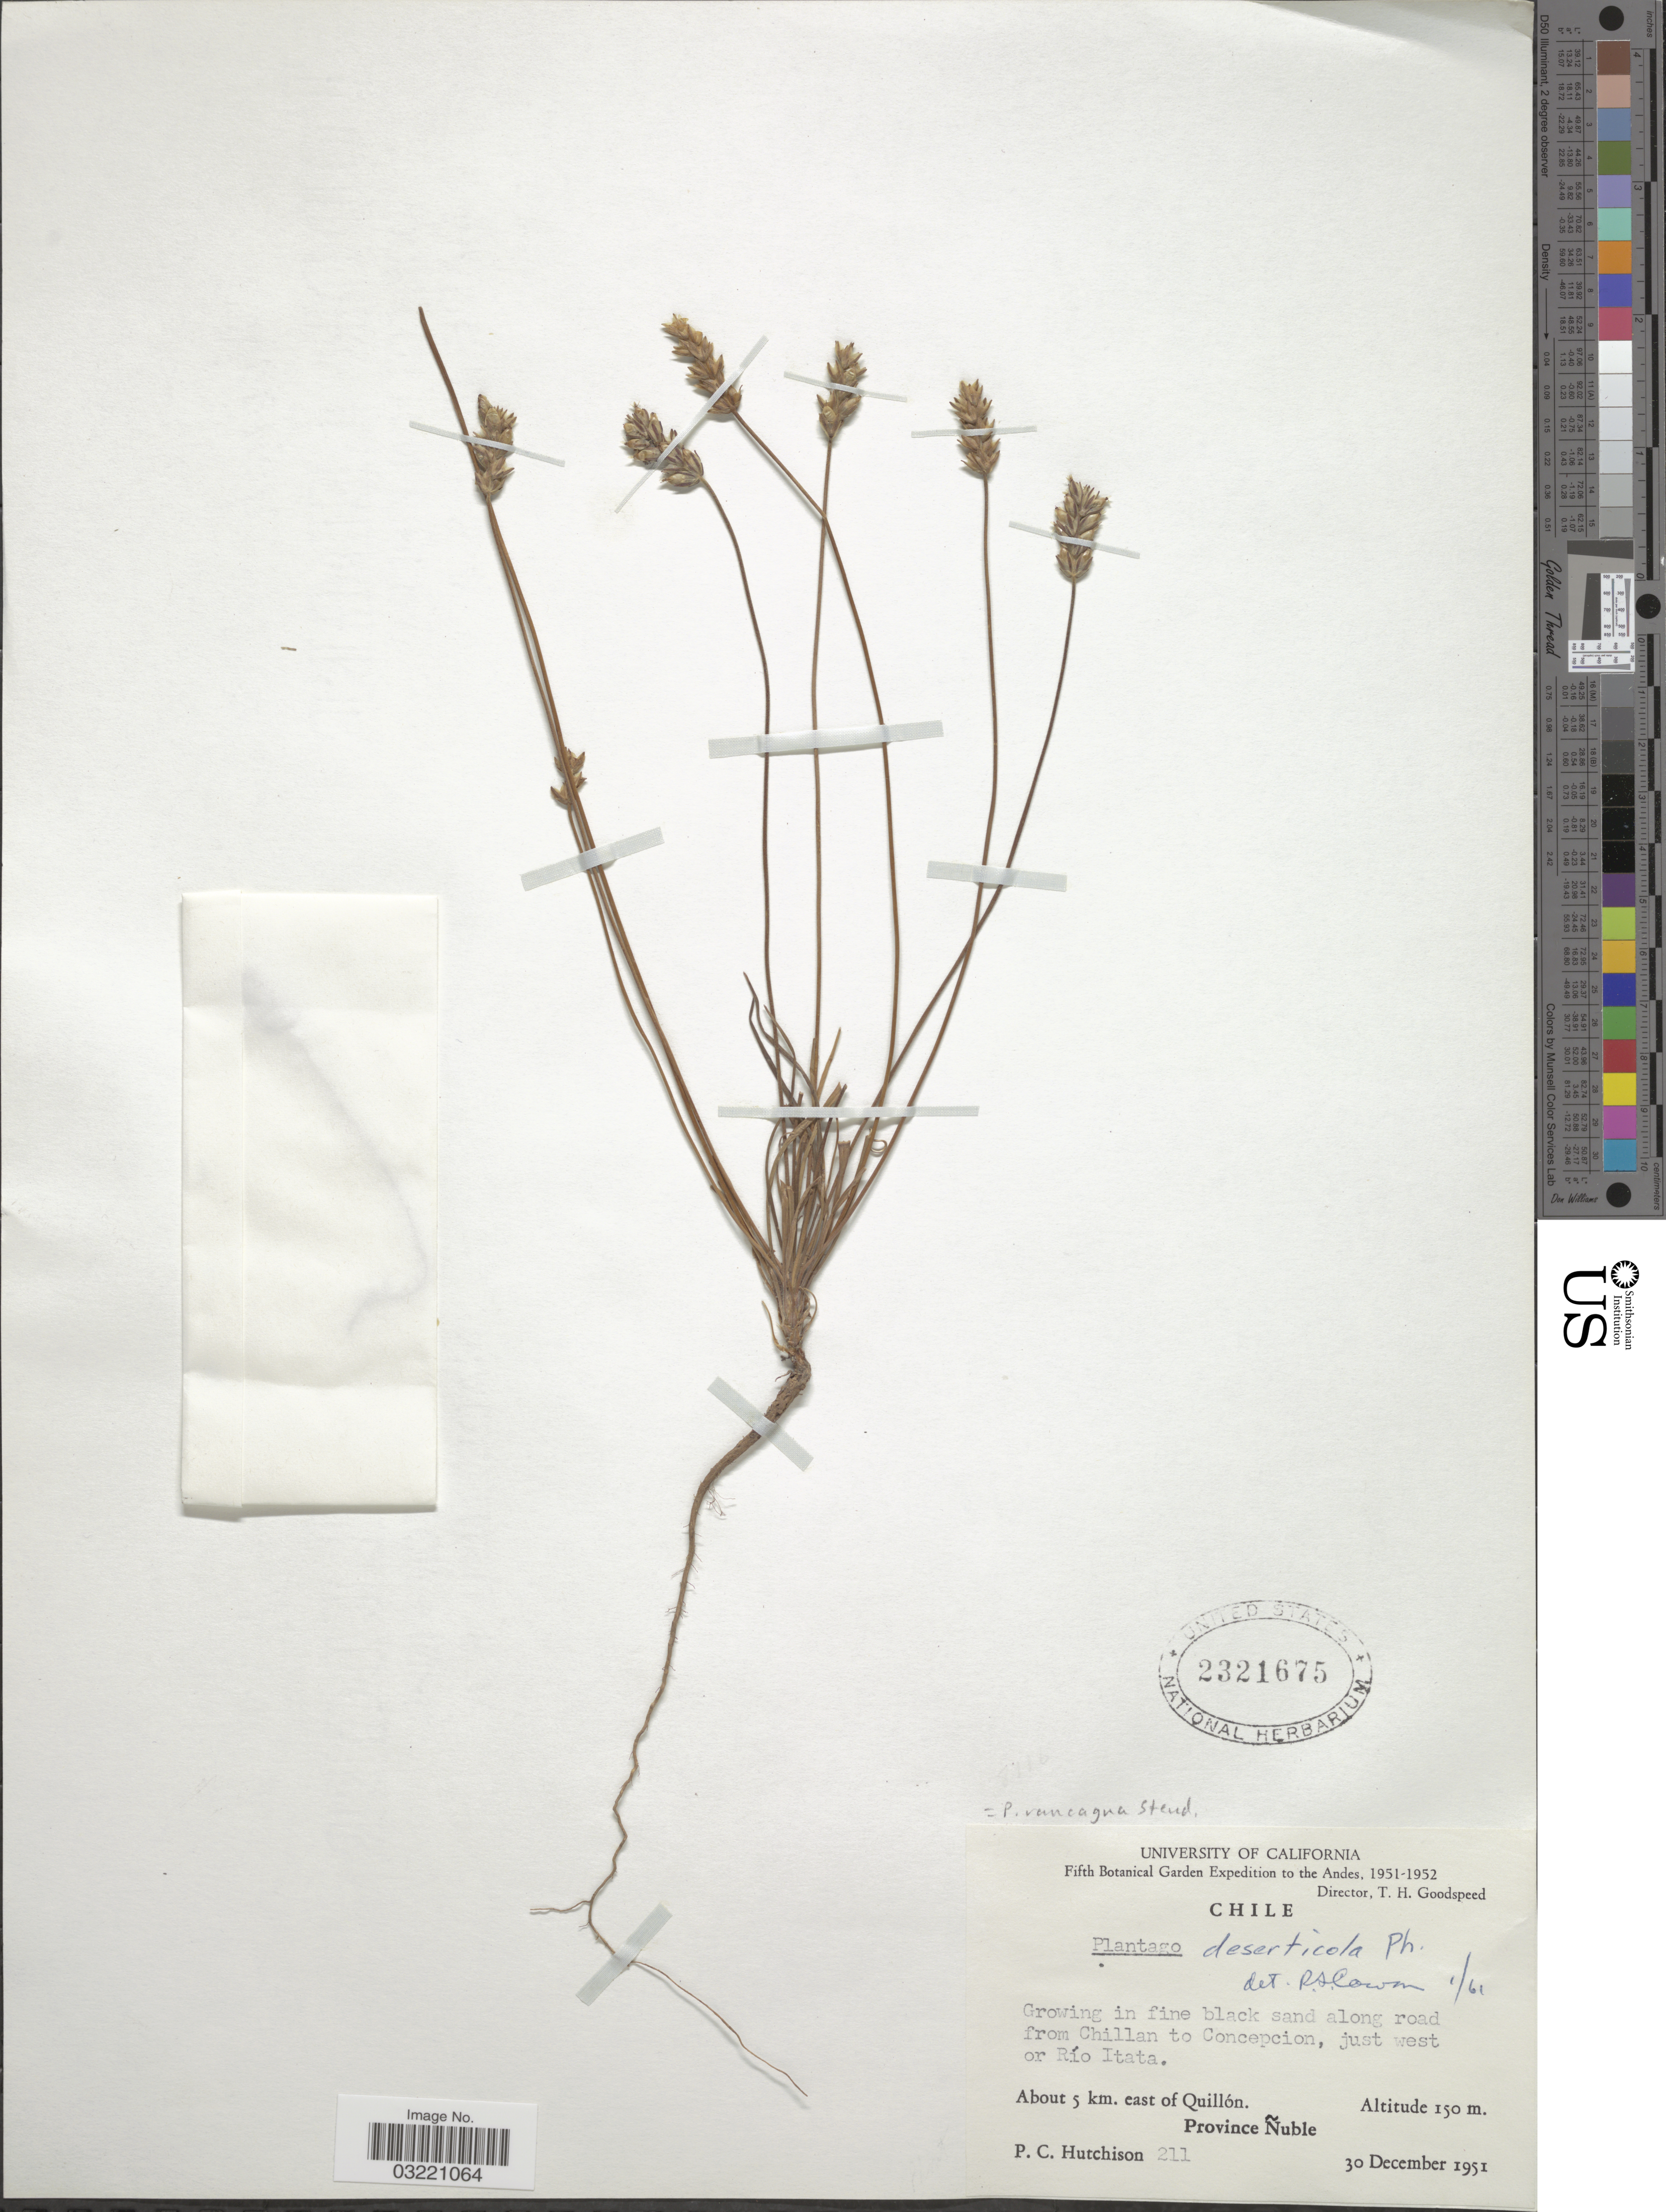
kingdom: Plantae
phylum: Tracheophyta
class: Magnoliopsida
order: Lamiales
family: Plantaginaceae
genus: Plantago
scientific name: Plantago rancaguae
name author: Steud.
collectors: P. C. Hutchison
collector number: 211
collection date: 1951-12-30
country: Chile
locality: Growing in fine black sand along road from Chillan to Concepcion, just west or Río Itata. About 5 km. east of Quillón. Province Ñuble.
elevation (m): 150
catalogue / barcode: US 2321675